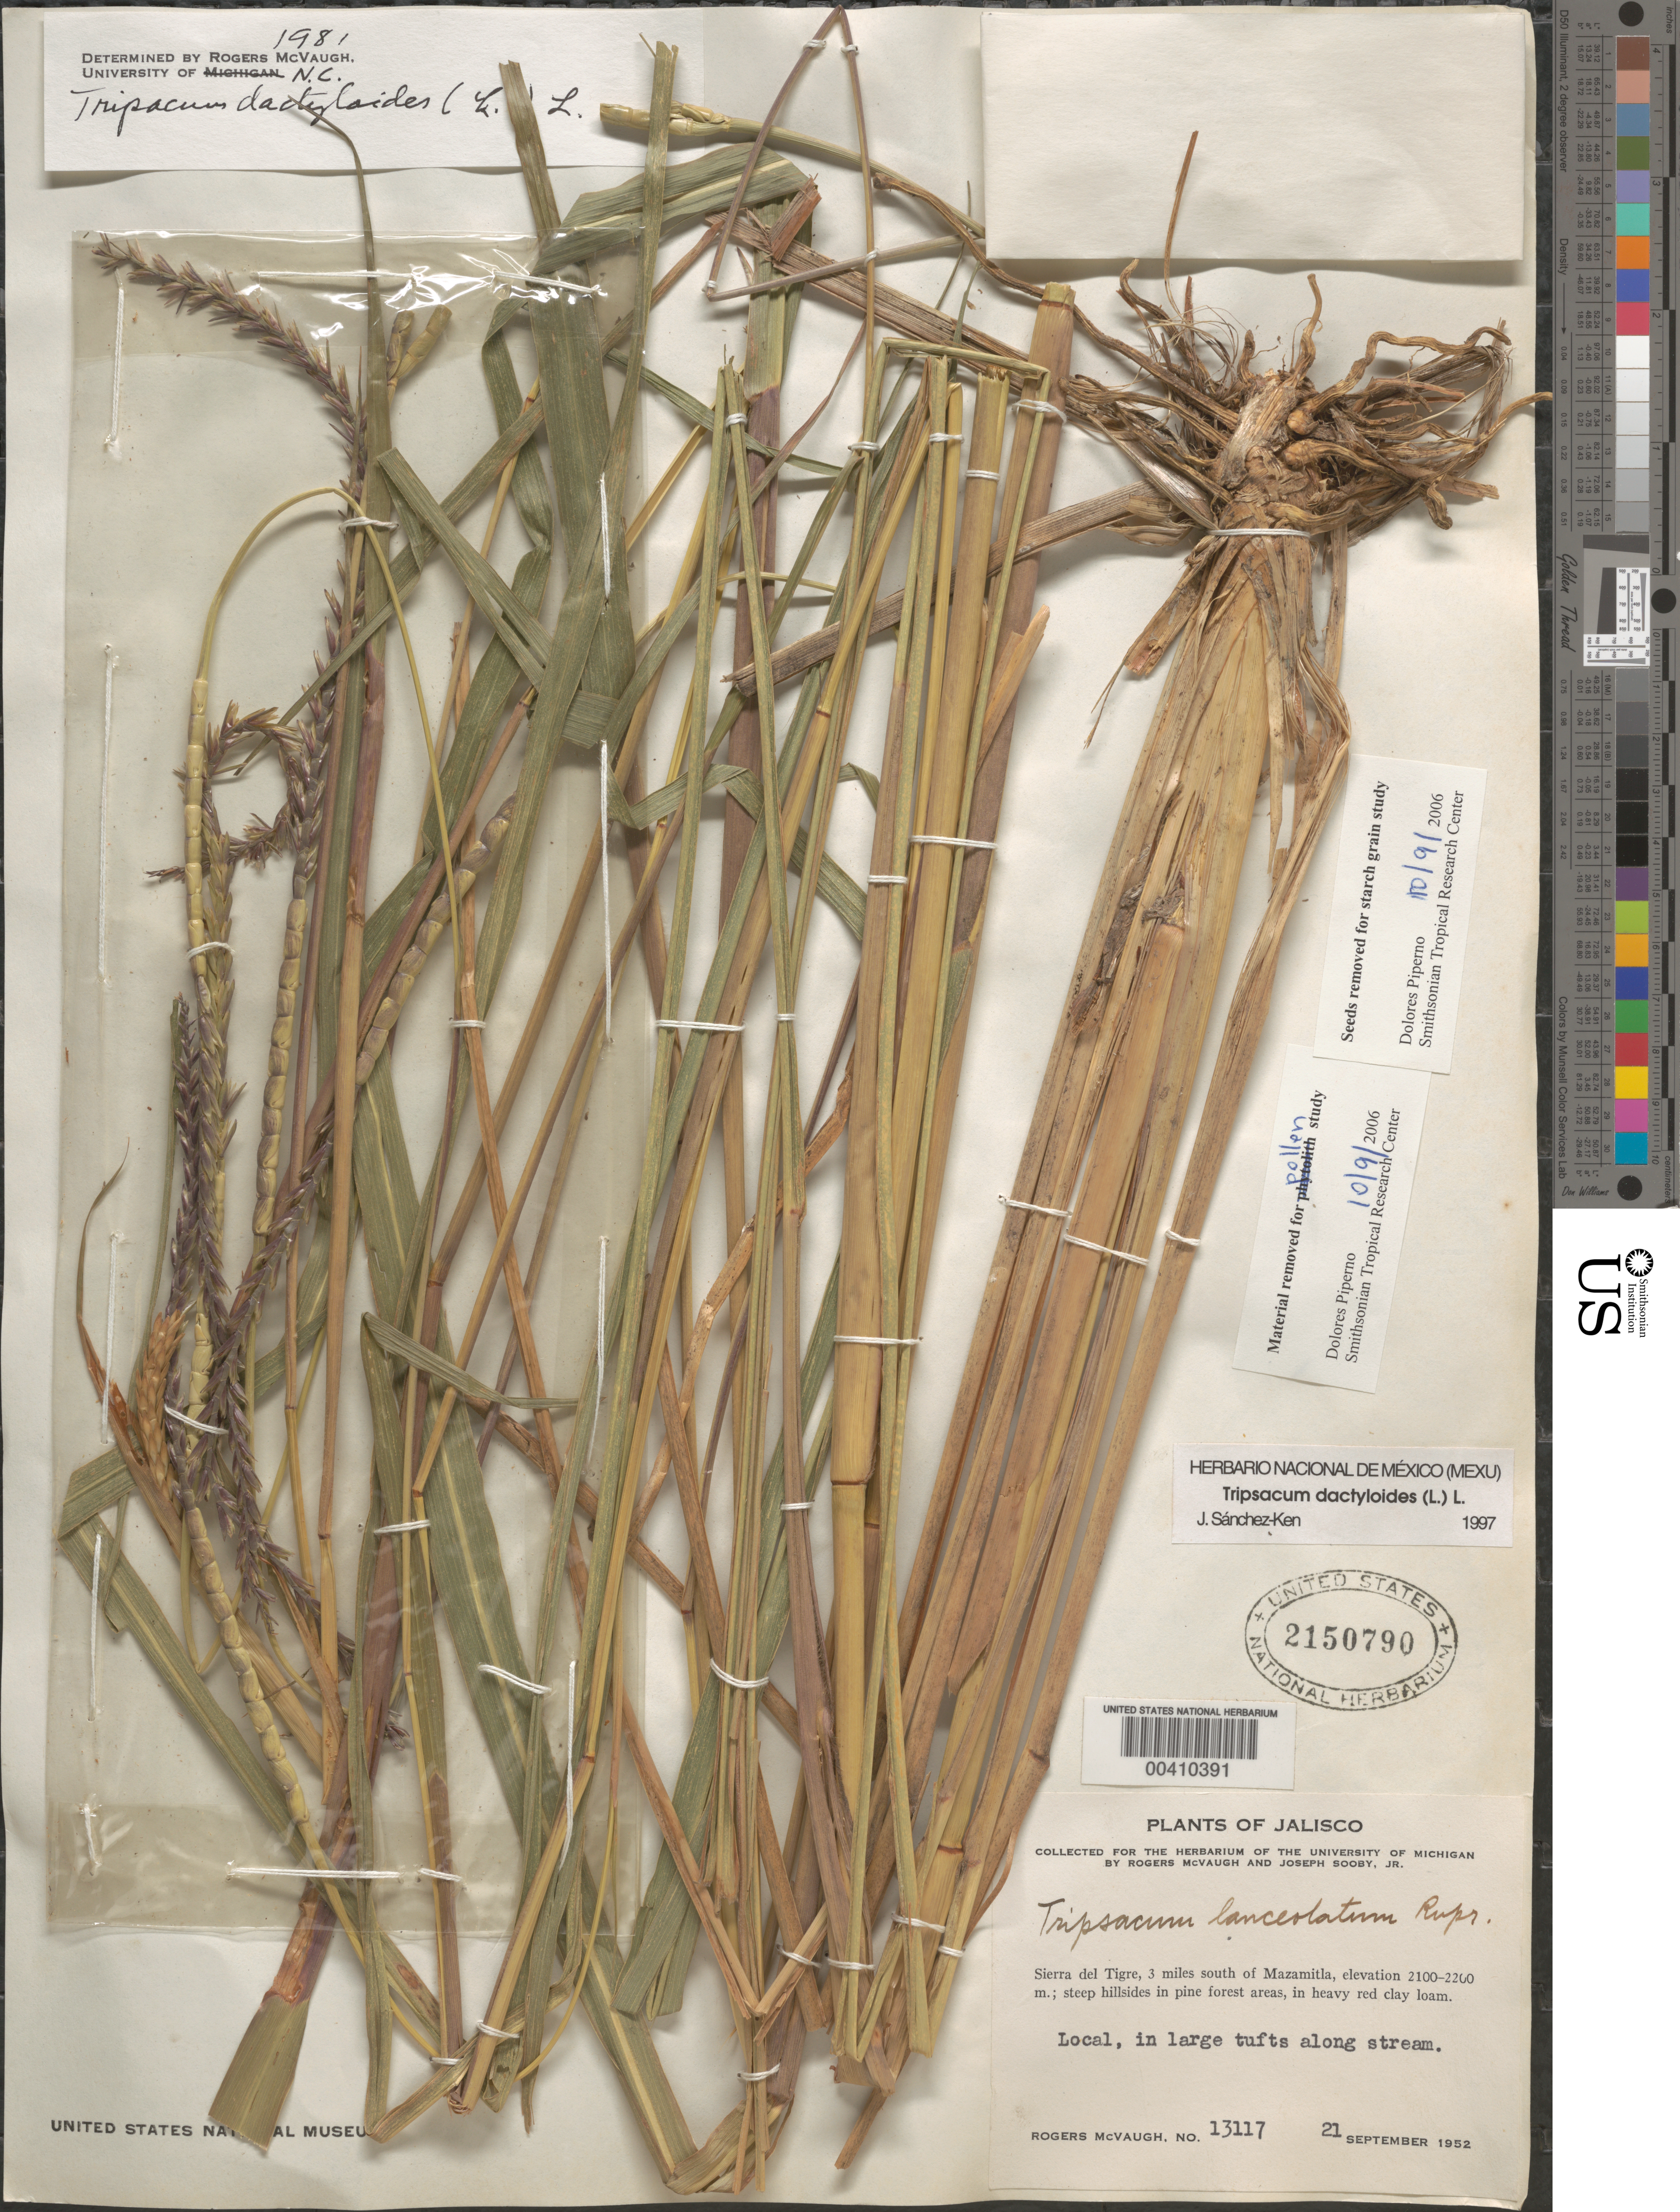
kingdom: Plantae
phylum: Tracheophyta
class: Liliopsida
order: Poales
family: Poaceae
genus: Tripsacum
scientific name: Tripsacum dactyloides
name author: (L.) L.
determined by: McVaugh, R.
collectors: R. McVaugh & J. Sooby Jr.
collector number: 13117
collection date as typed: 21 Sep 1952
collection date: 1952-09-21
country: Mexico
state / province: Jalisco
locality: Sierra del Tigre, 3 mi S of Mazamitla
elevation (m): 2100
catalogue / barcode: US 2150790